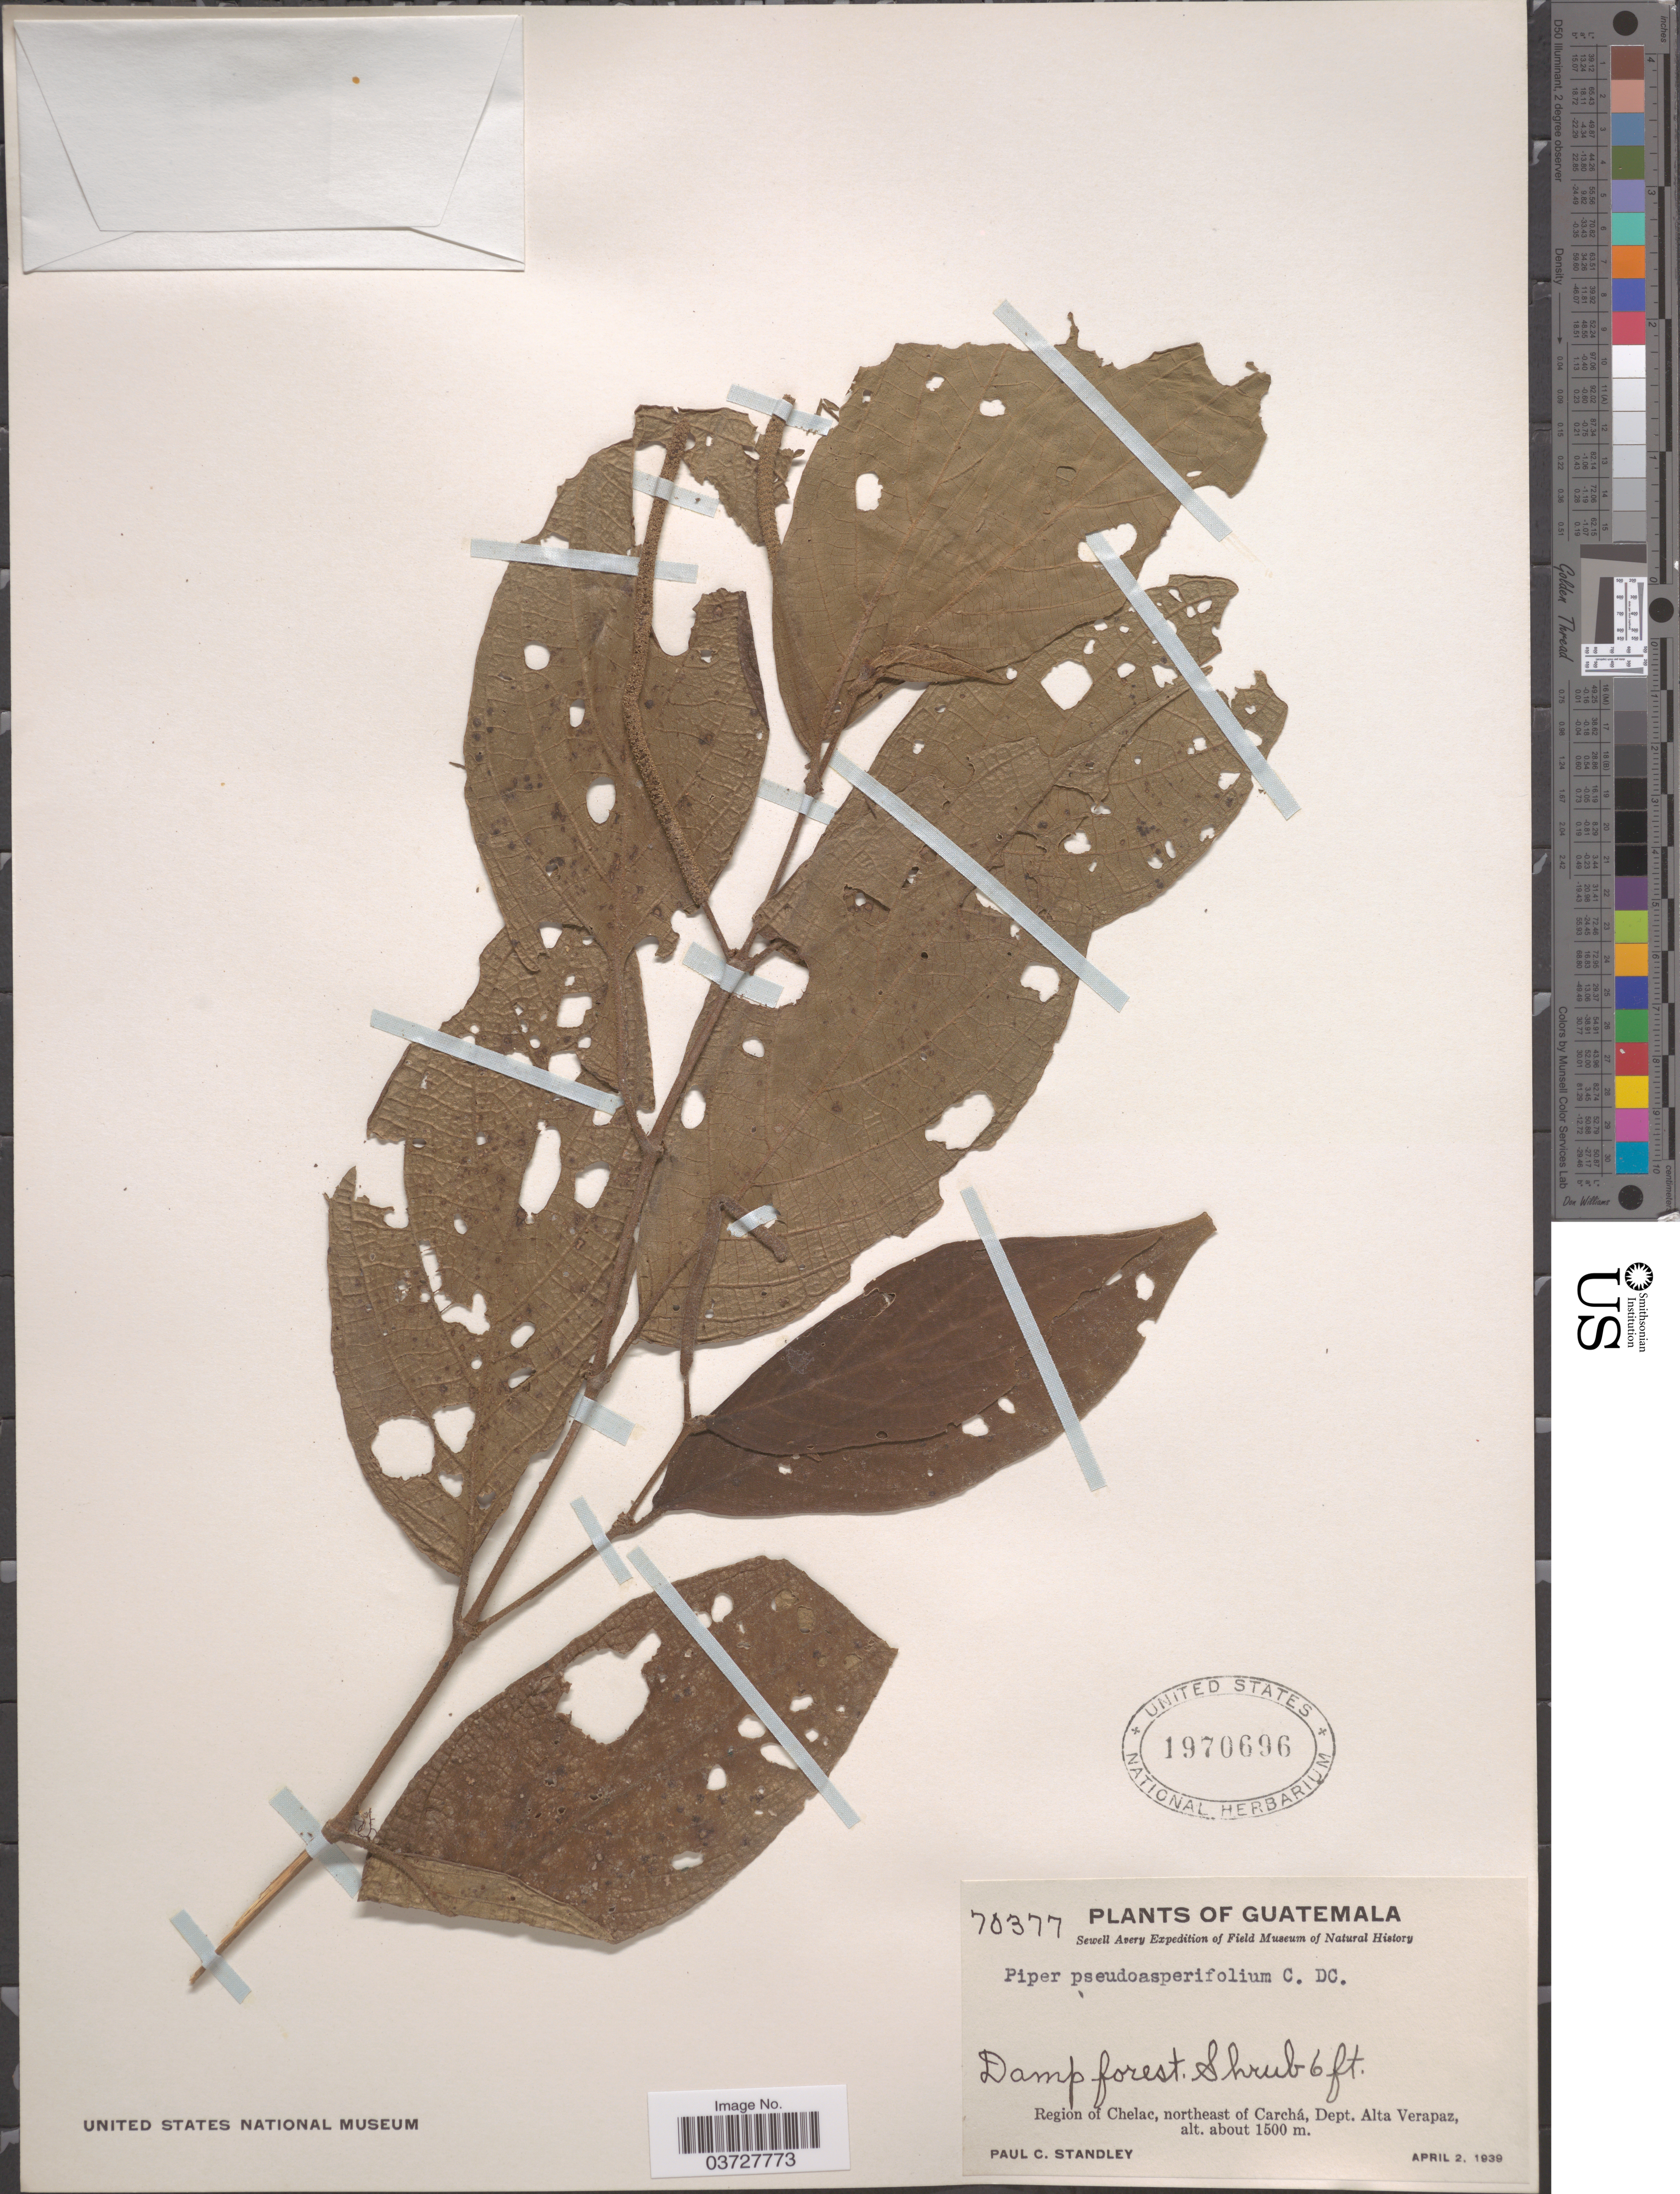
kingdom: Plantae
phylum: Tracheophyta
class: Magnoliopsida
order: Piperales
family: Piperaceae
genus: Piper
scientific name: Piper pseudoasperifolium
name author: C. DC.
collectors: P. C. Standley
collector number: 70377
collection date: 1939-04-02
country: Guatemala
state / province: Alta Verapaz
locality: Region of Chelac, northeast of Carchá, Dept. Alta Verapaz.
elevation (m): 1500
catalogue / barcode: US 1970696